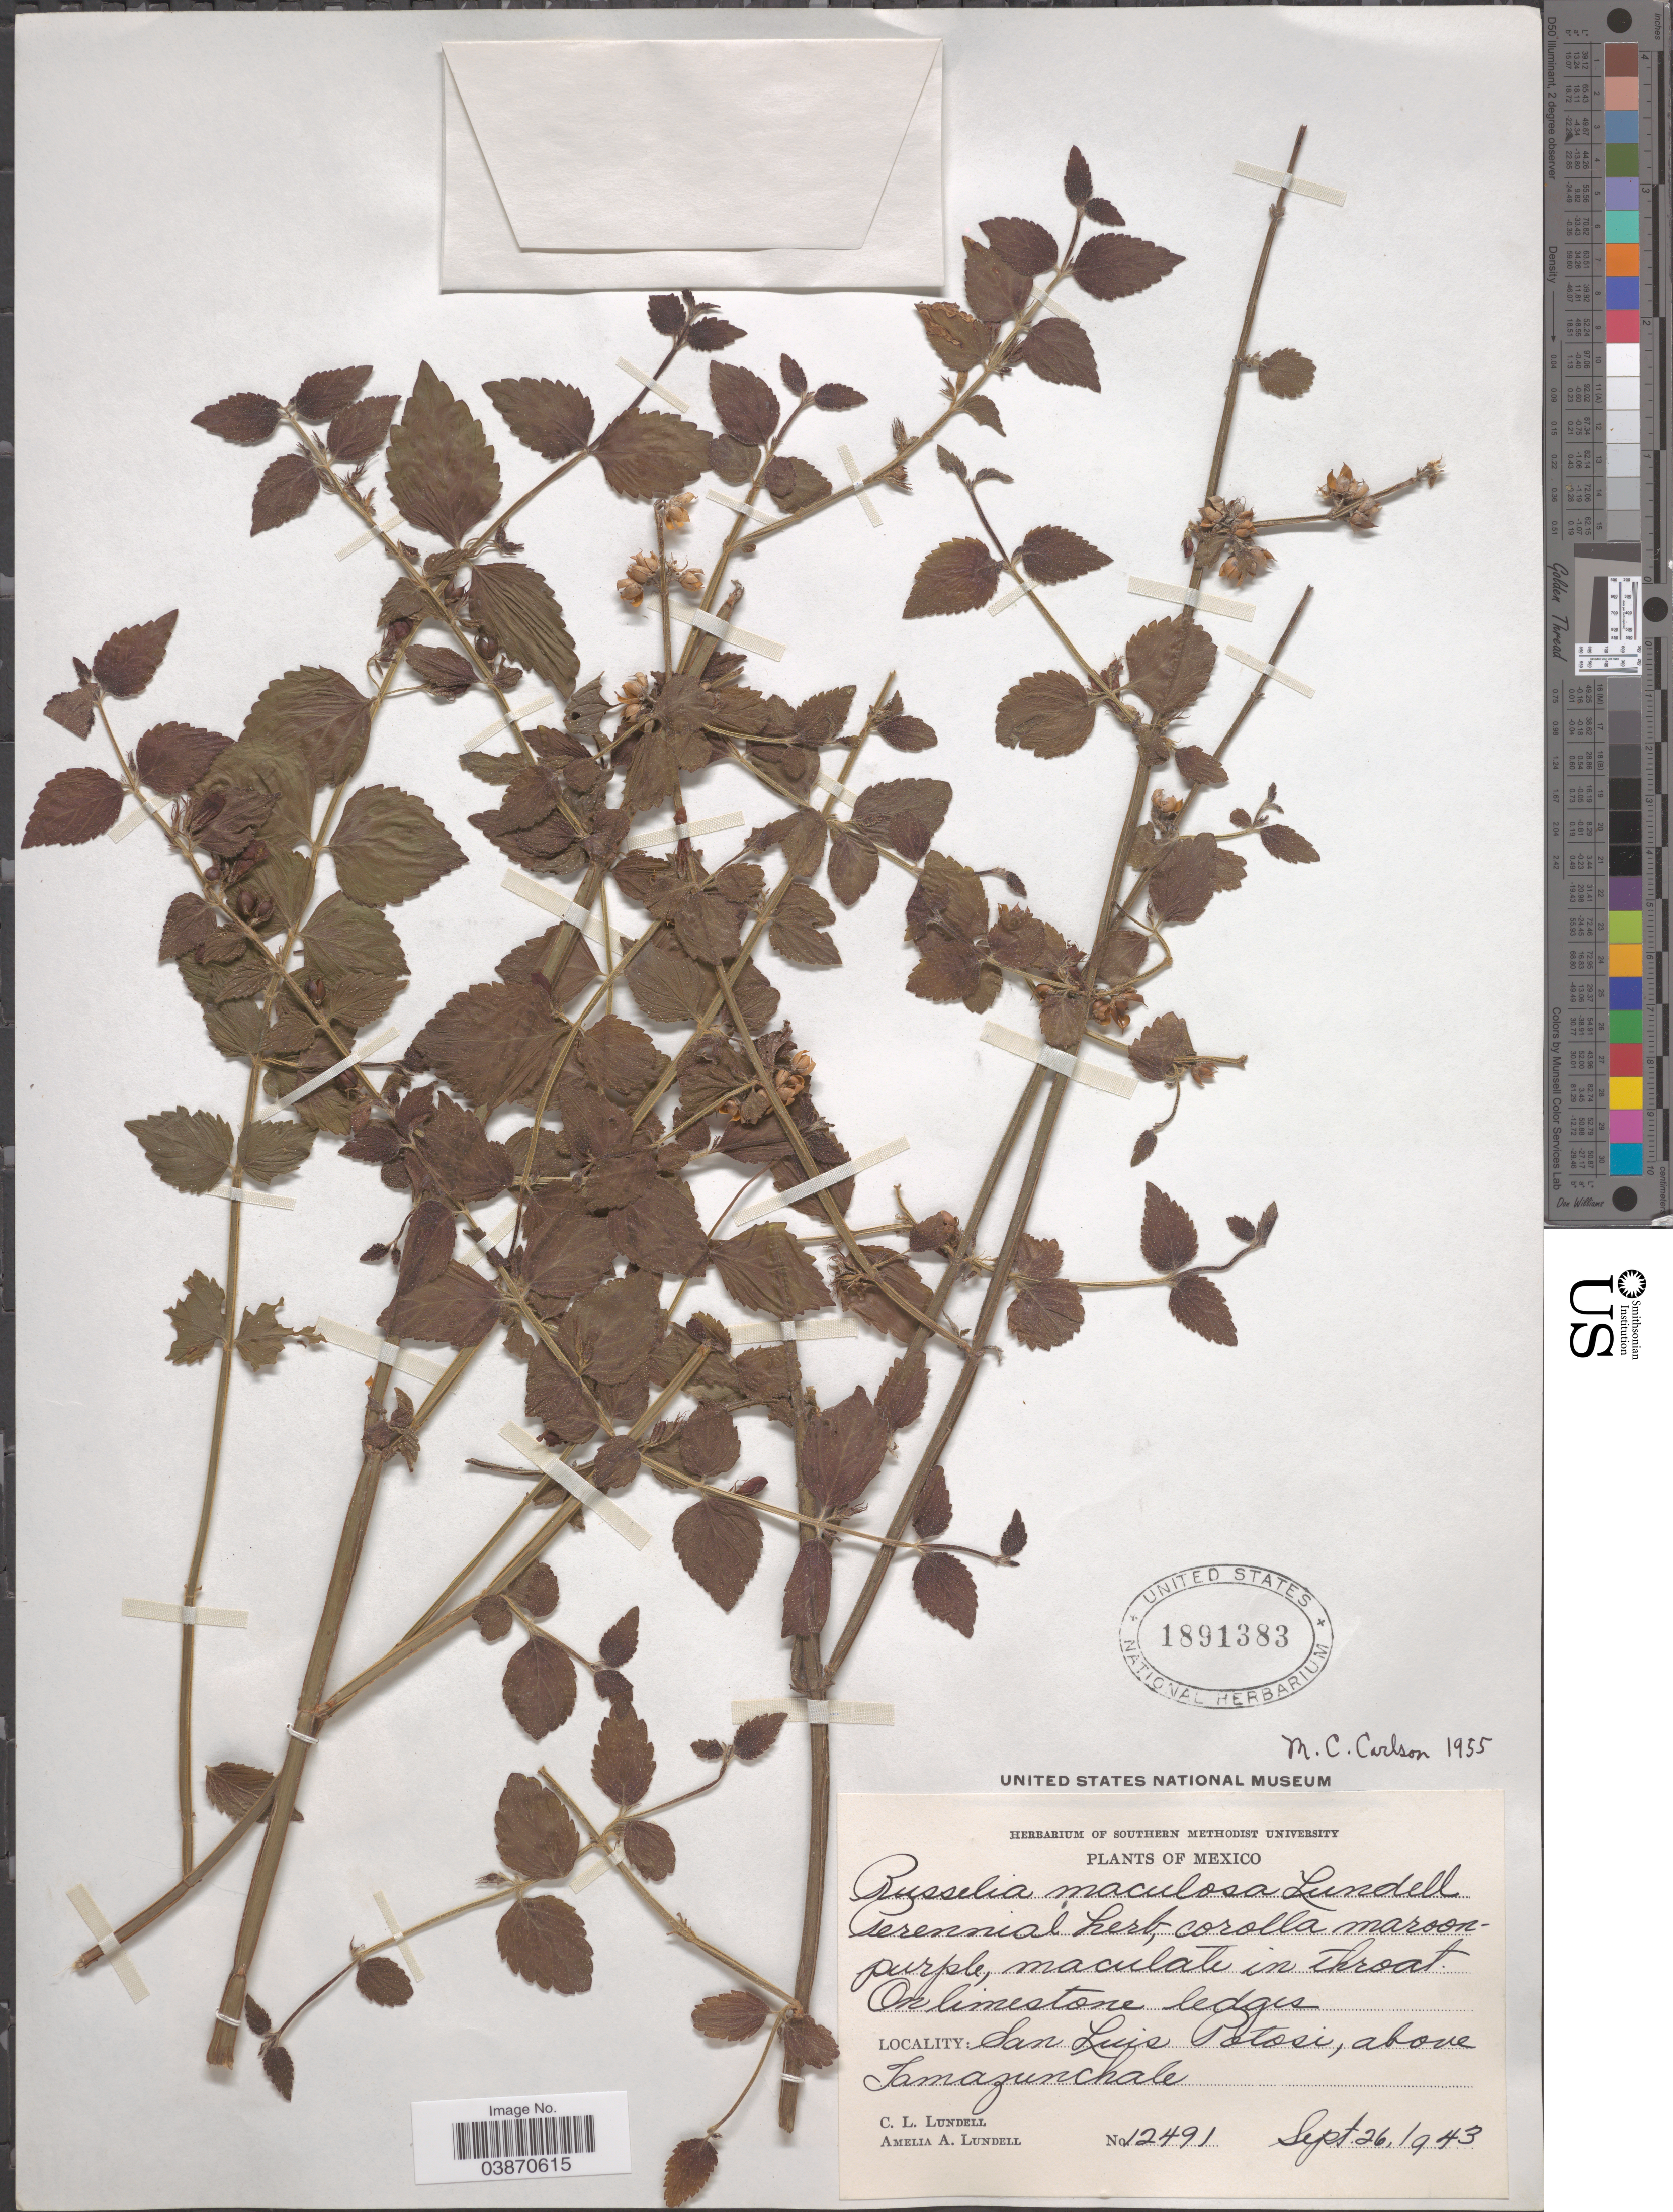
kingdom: Plantae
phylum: Tracheophyta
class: Magnoliopsida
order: Lamiales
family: Plantaginaceae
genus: Russelia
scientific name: Russelia maculosa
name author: Lundell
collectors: C. L. Lundell & A. A. Lundell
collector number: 12491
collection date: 1943-09-26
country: Mexico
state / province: San Luis Potosí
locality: Above Tamazunchale.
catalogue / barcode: US 1891383